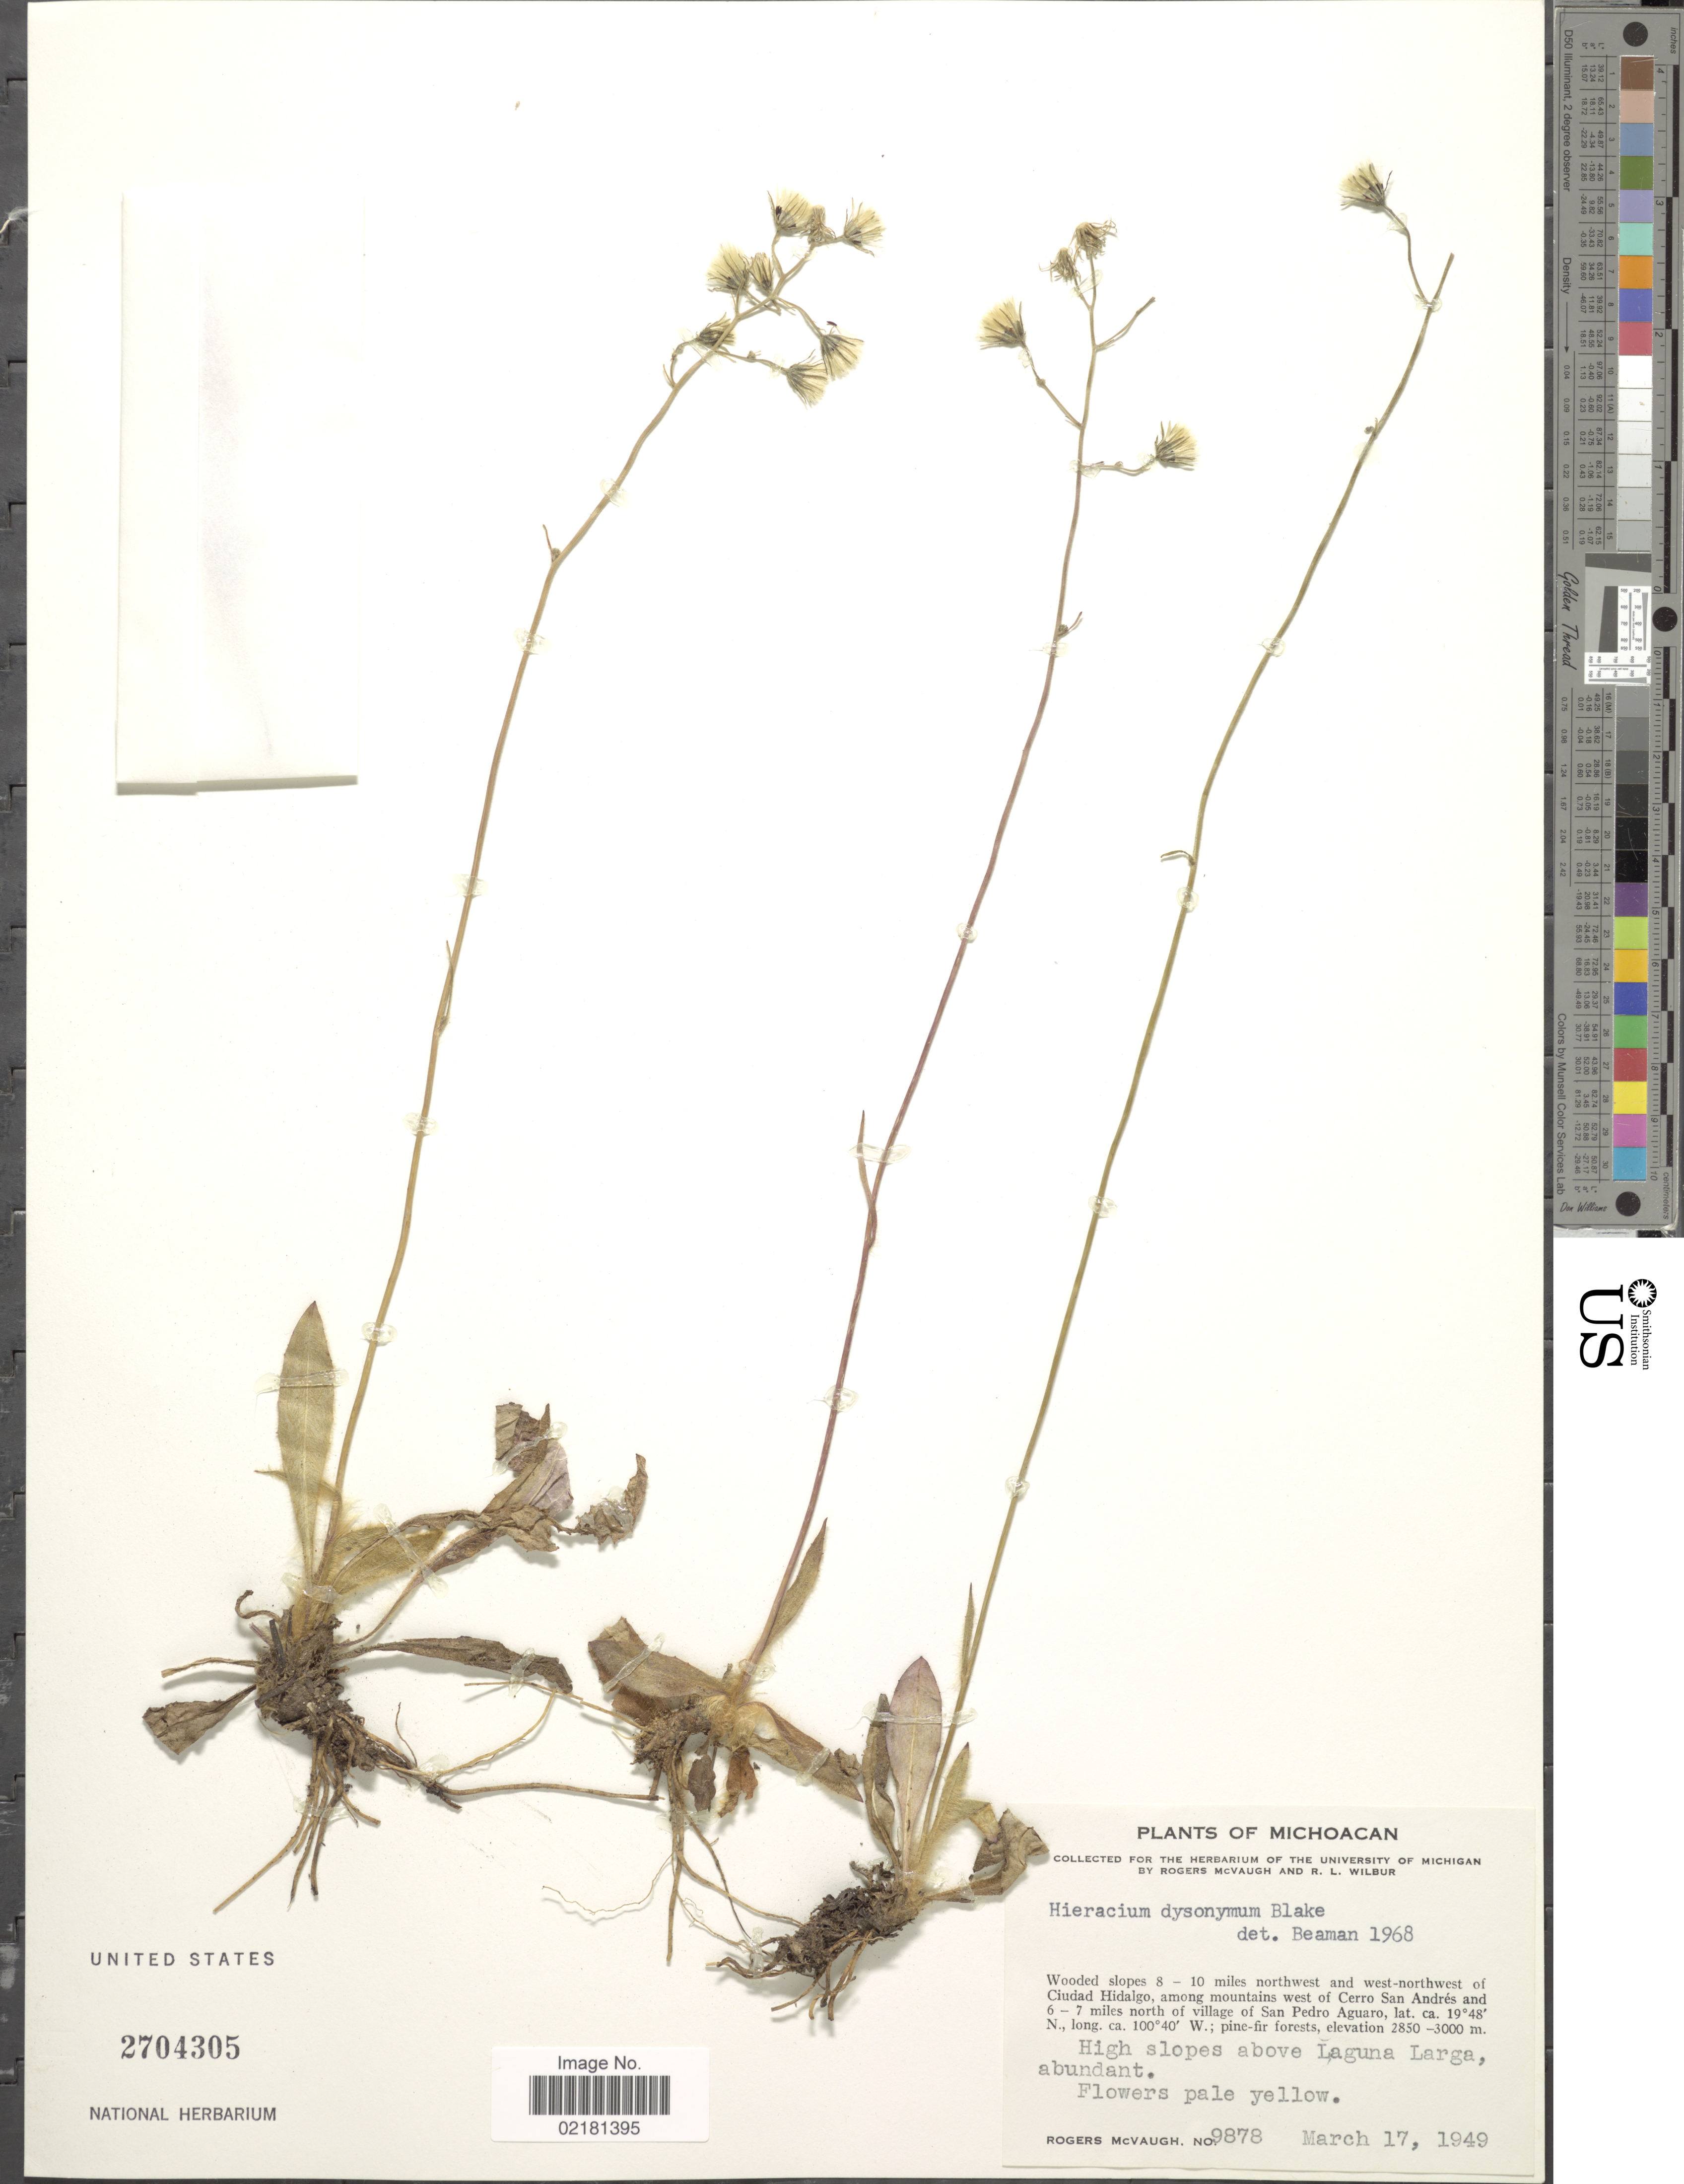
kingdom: Plantae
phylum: Tracheophyta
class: Magnoliopsida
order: Asterales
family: Asteraceae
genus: Hieracium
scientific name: Hieracium dysonymum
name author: S.F. Blake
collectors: R. McVaugh & R. L. Wilbur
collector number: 9878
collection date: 1949-03-17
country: Mexico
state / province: Michoacán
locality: Wooded slopes 8-10 miles northwest and west-northwest of Ciudad Hidalgo, among mountains west of Cerro San Andres and 6-7 miles north of village of San Pedro Aguaro, high slopes above Laguna Larga.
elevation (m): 2850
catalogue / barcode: US 270305